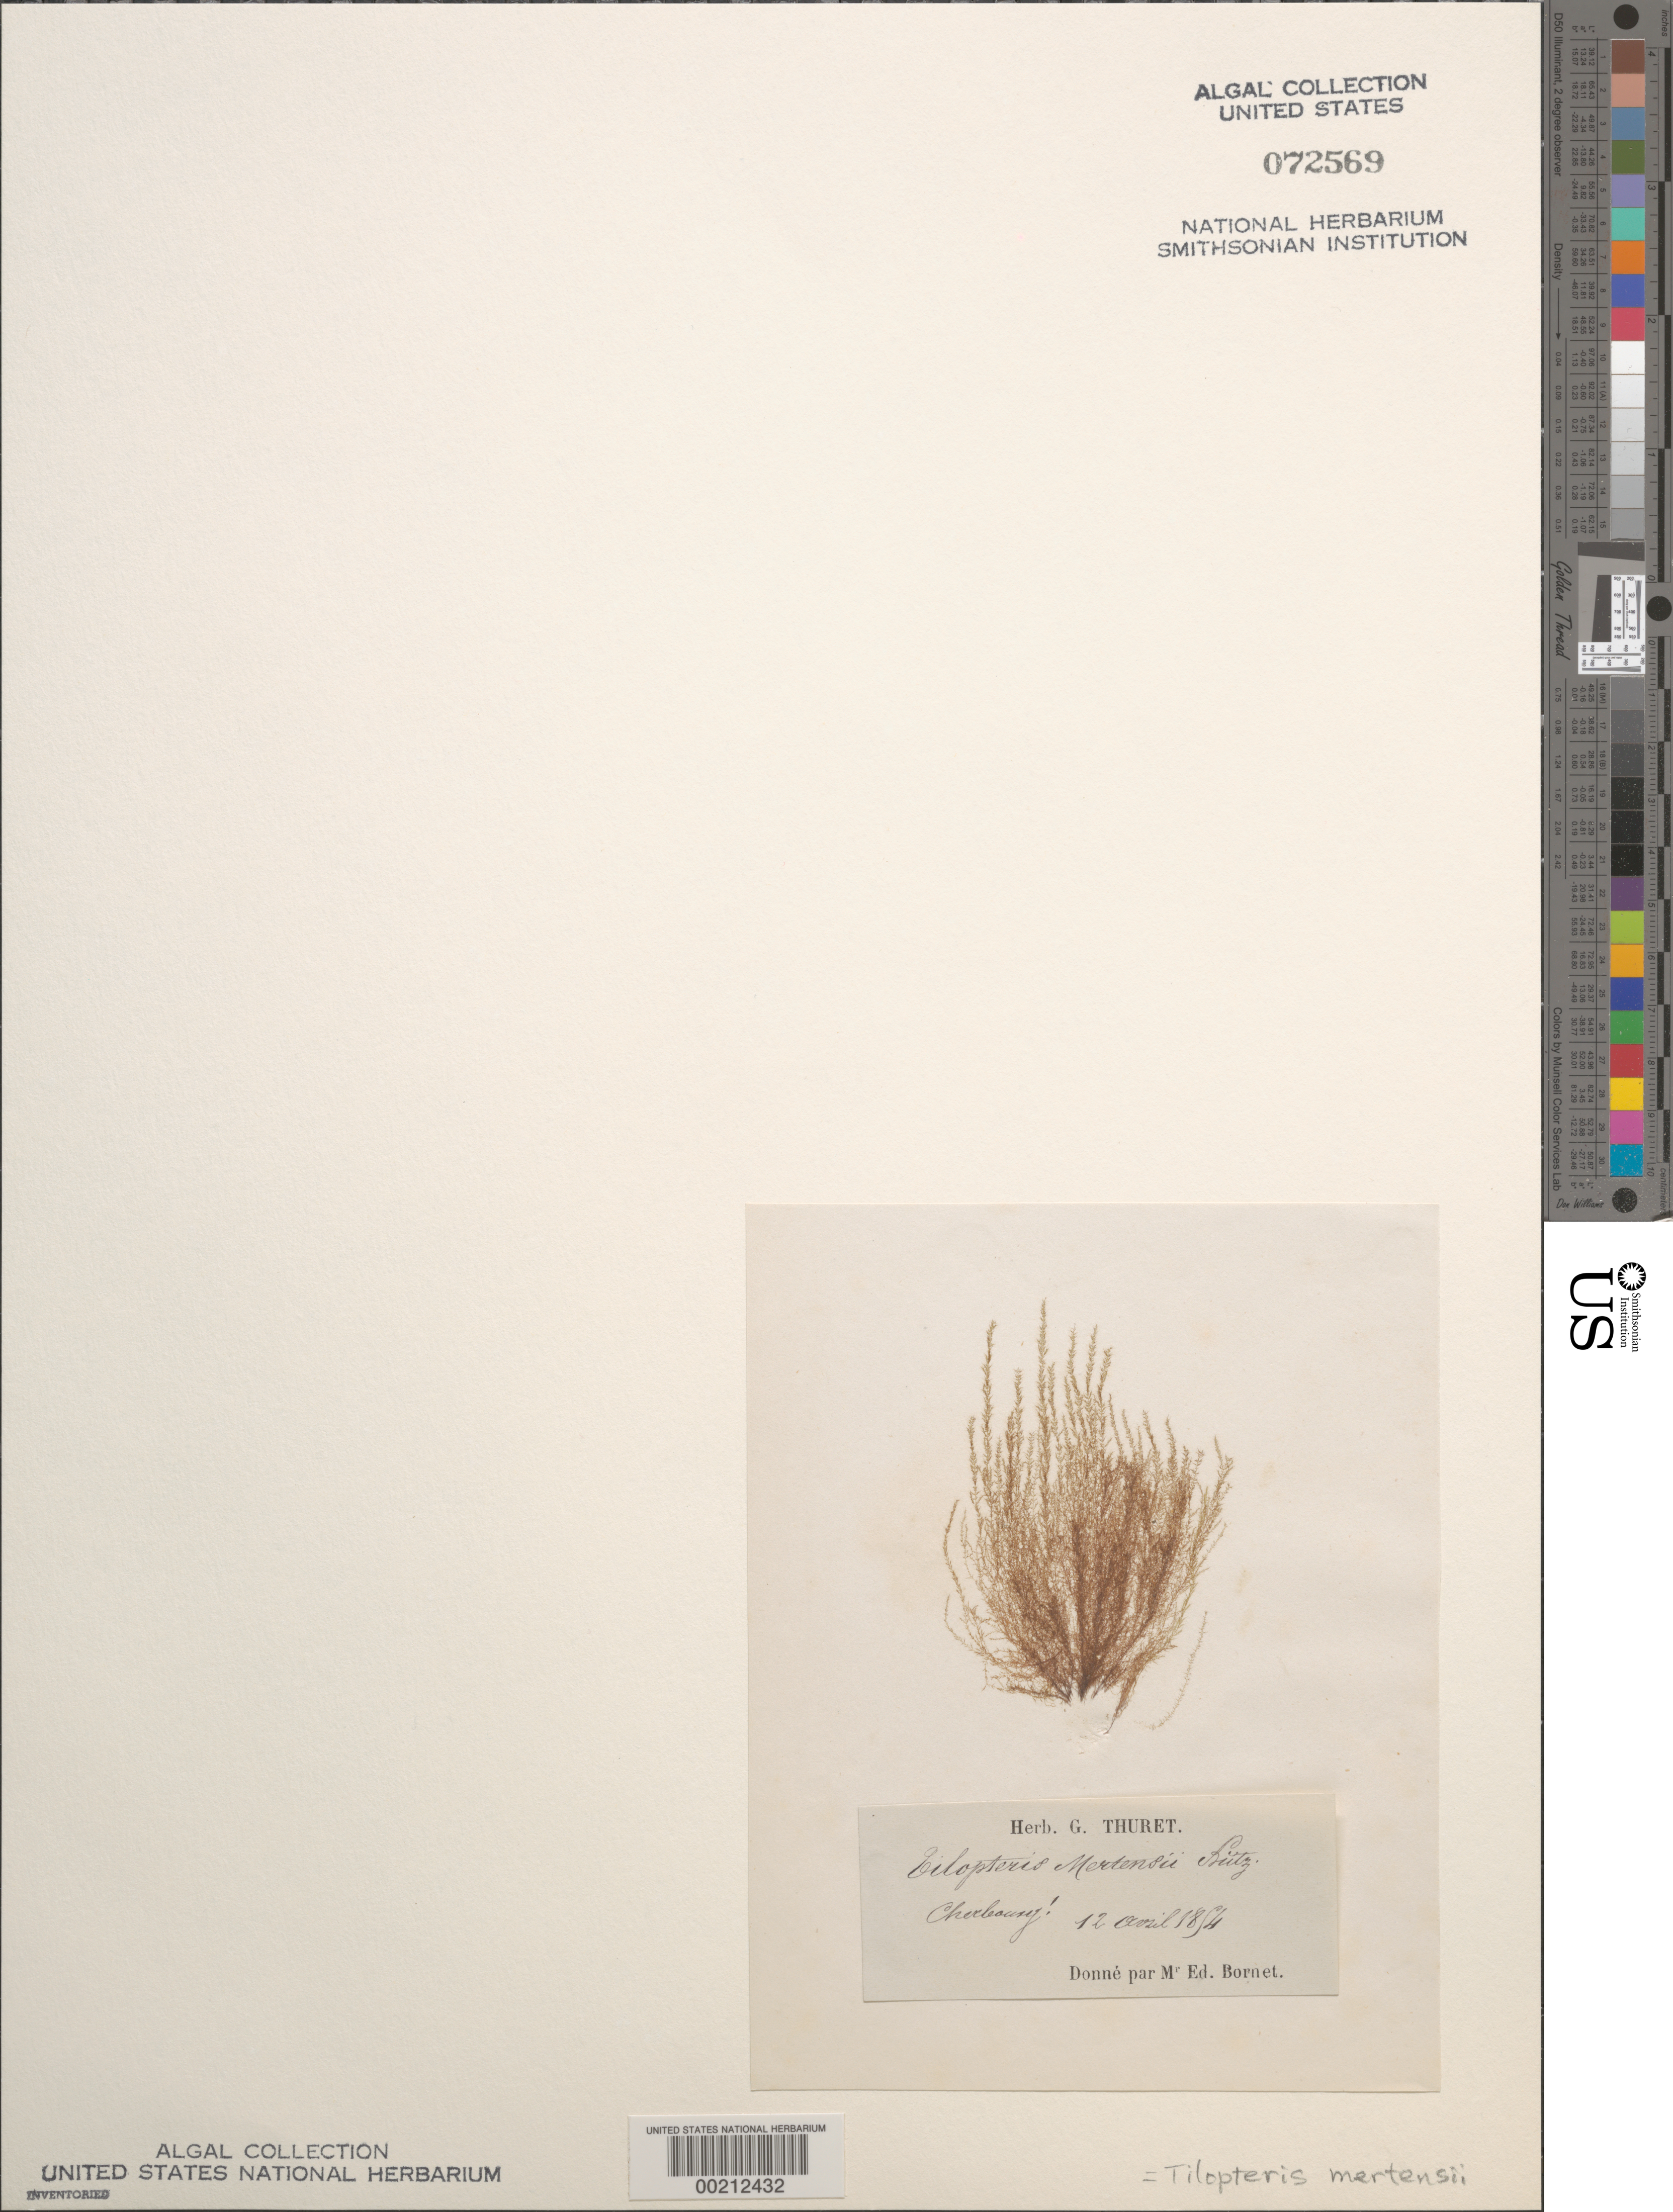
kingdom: Chromista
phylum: Ochrophyta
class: Phaeophyceae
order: Tilopteridales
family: Tilopteridaceae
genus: Tilopteris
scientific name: Tilopteris mertensii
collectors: Thuret, G. (herbarium)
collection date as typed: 12 Apr 1854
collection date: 1854-04-12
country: France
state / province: Normandie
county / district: Manche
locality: Cherbourg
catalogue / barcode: US 72569